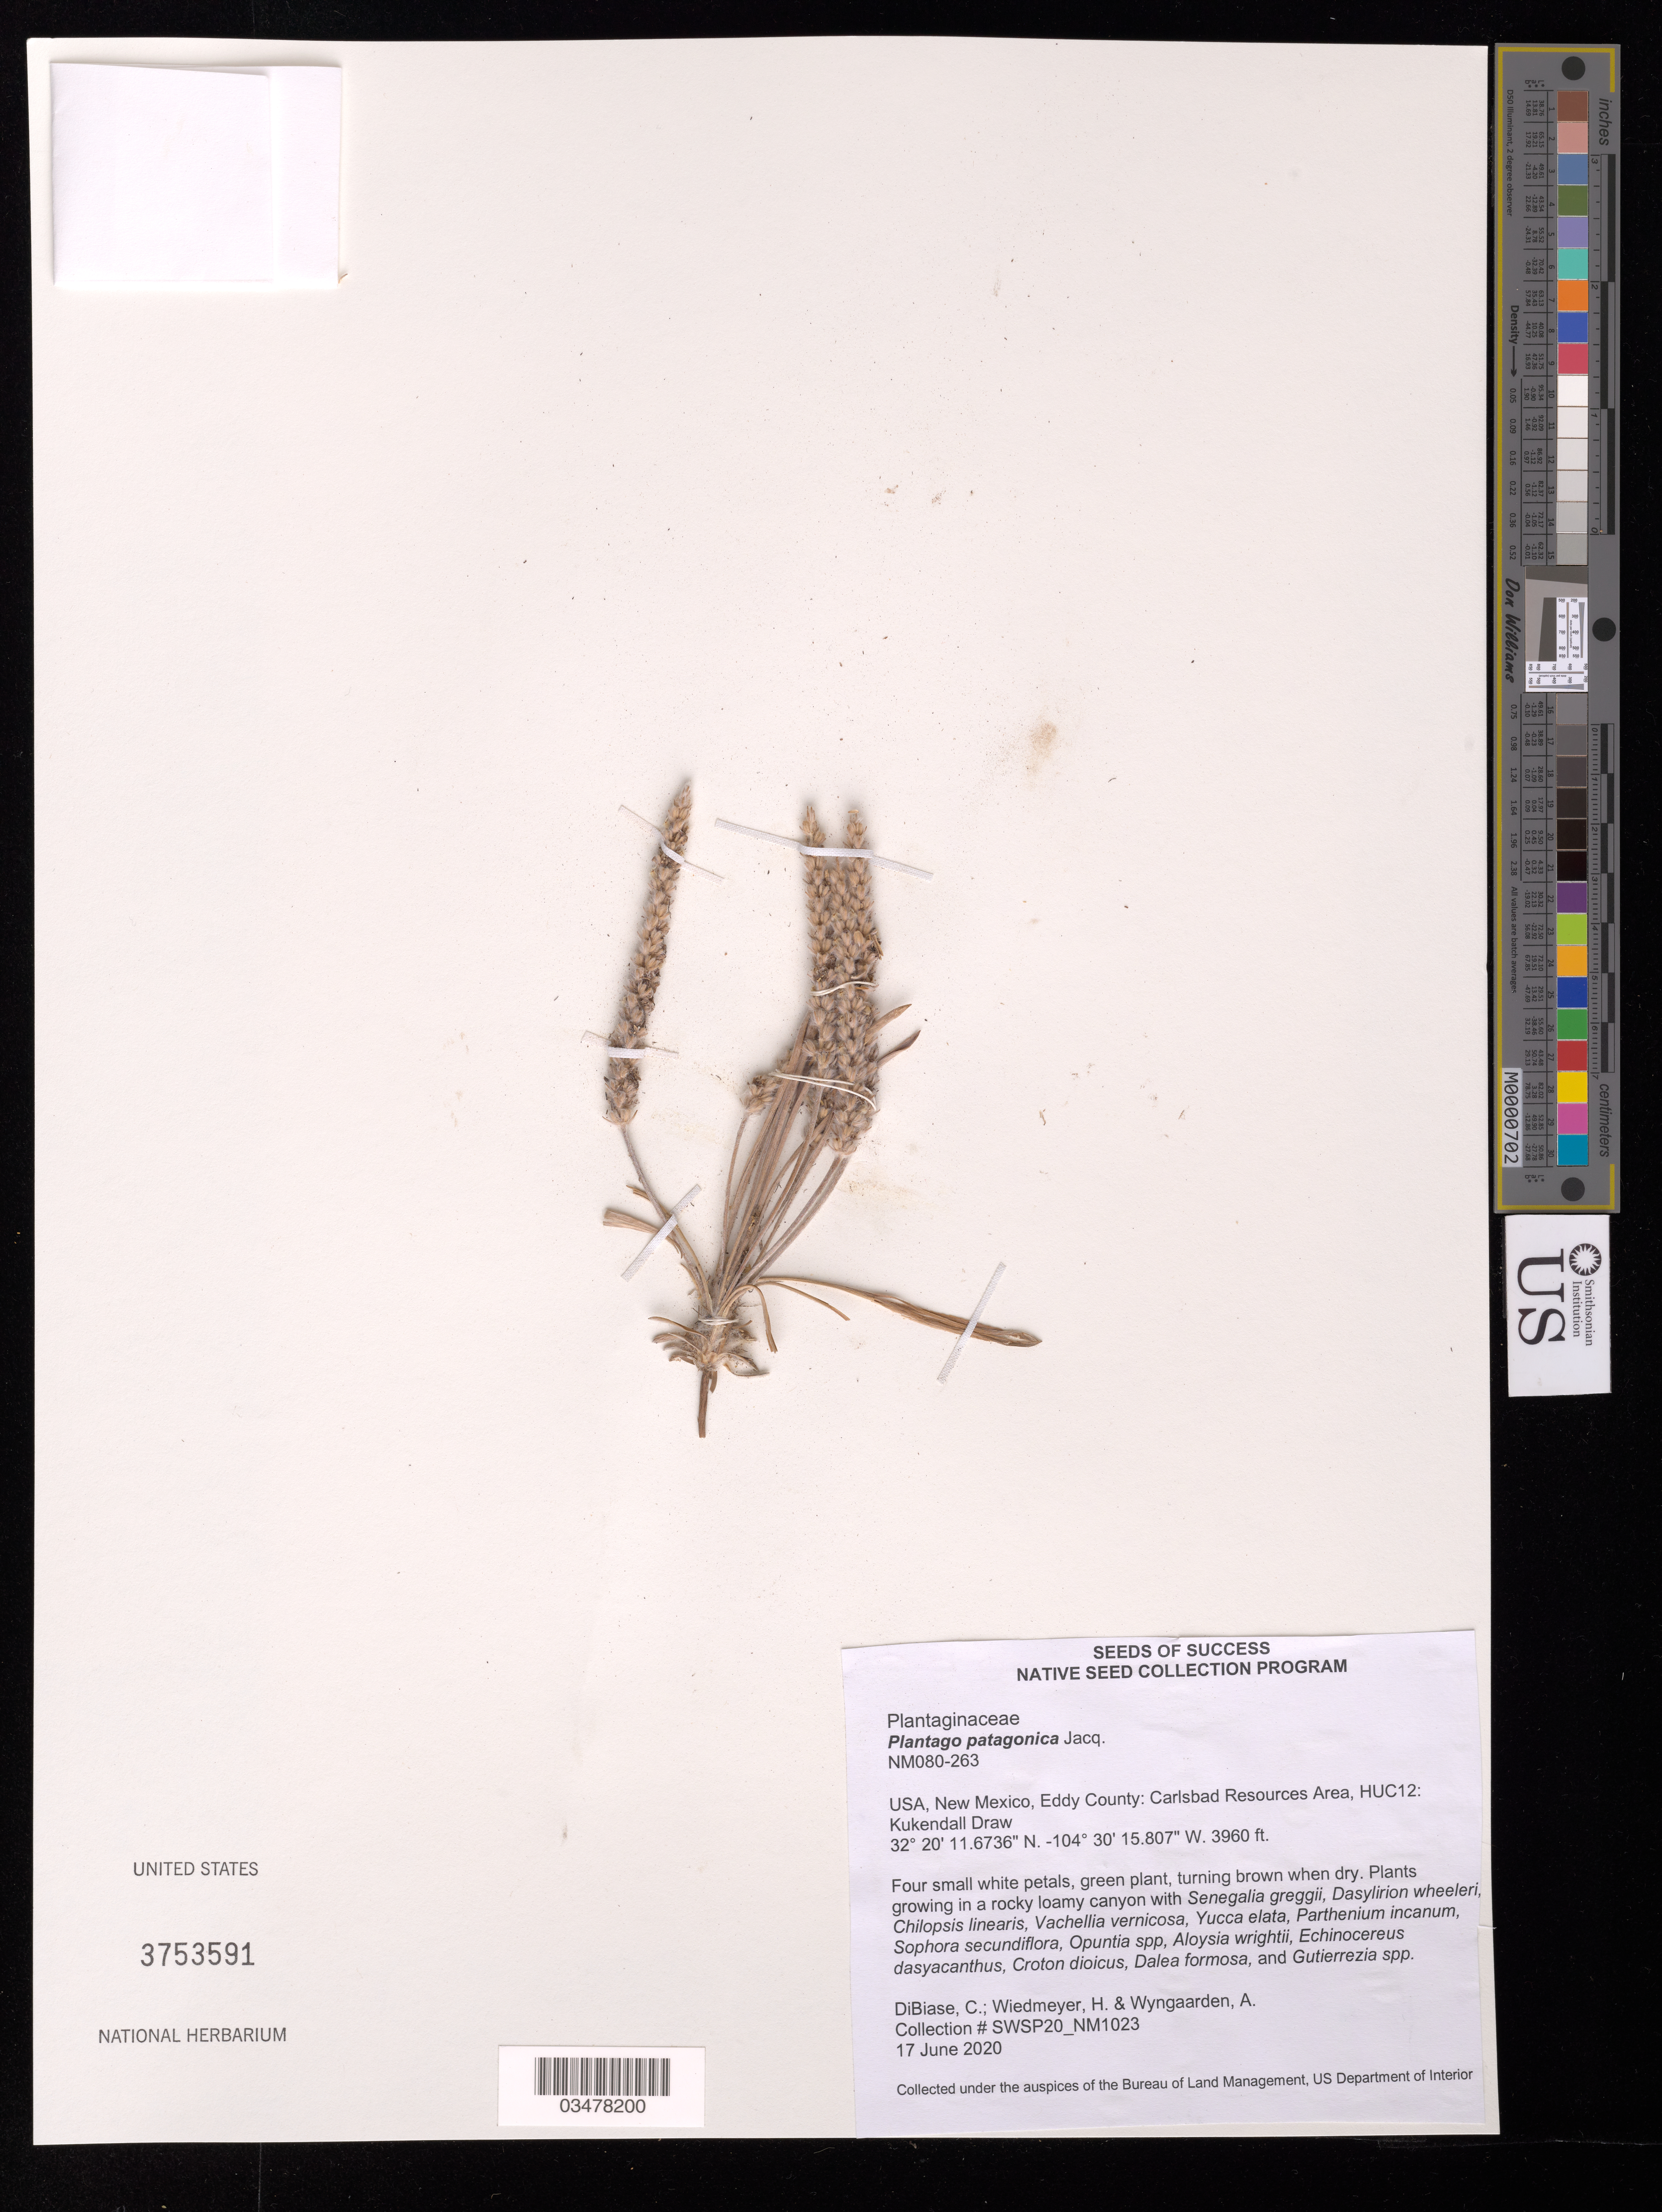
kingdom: Plantae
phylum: Tracheophyta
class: Magnoliopsida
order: Lamiales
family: Plantaginaceae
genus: Plantago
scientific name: Plantago patagonica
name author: Jacq.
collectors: C. DiBiase, H. Wiedmeyer & A. Wyngaarden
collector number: NM080-263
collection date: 2020-06-17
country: United States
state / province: New Mexico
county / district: Eddy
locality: Carlsbad Resources Area, HUC12, Kukendall Draw.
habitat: Rocky loamy canyon. With Senegalia greggii, Yucca elata, Opuntia sp., Croton dioicus, Dalea formosa, etc.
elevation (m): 1207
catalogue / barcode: US 3753591